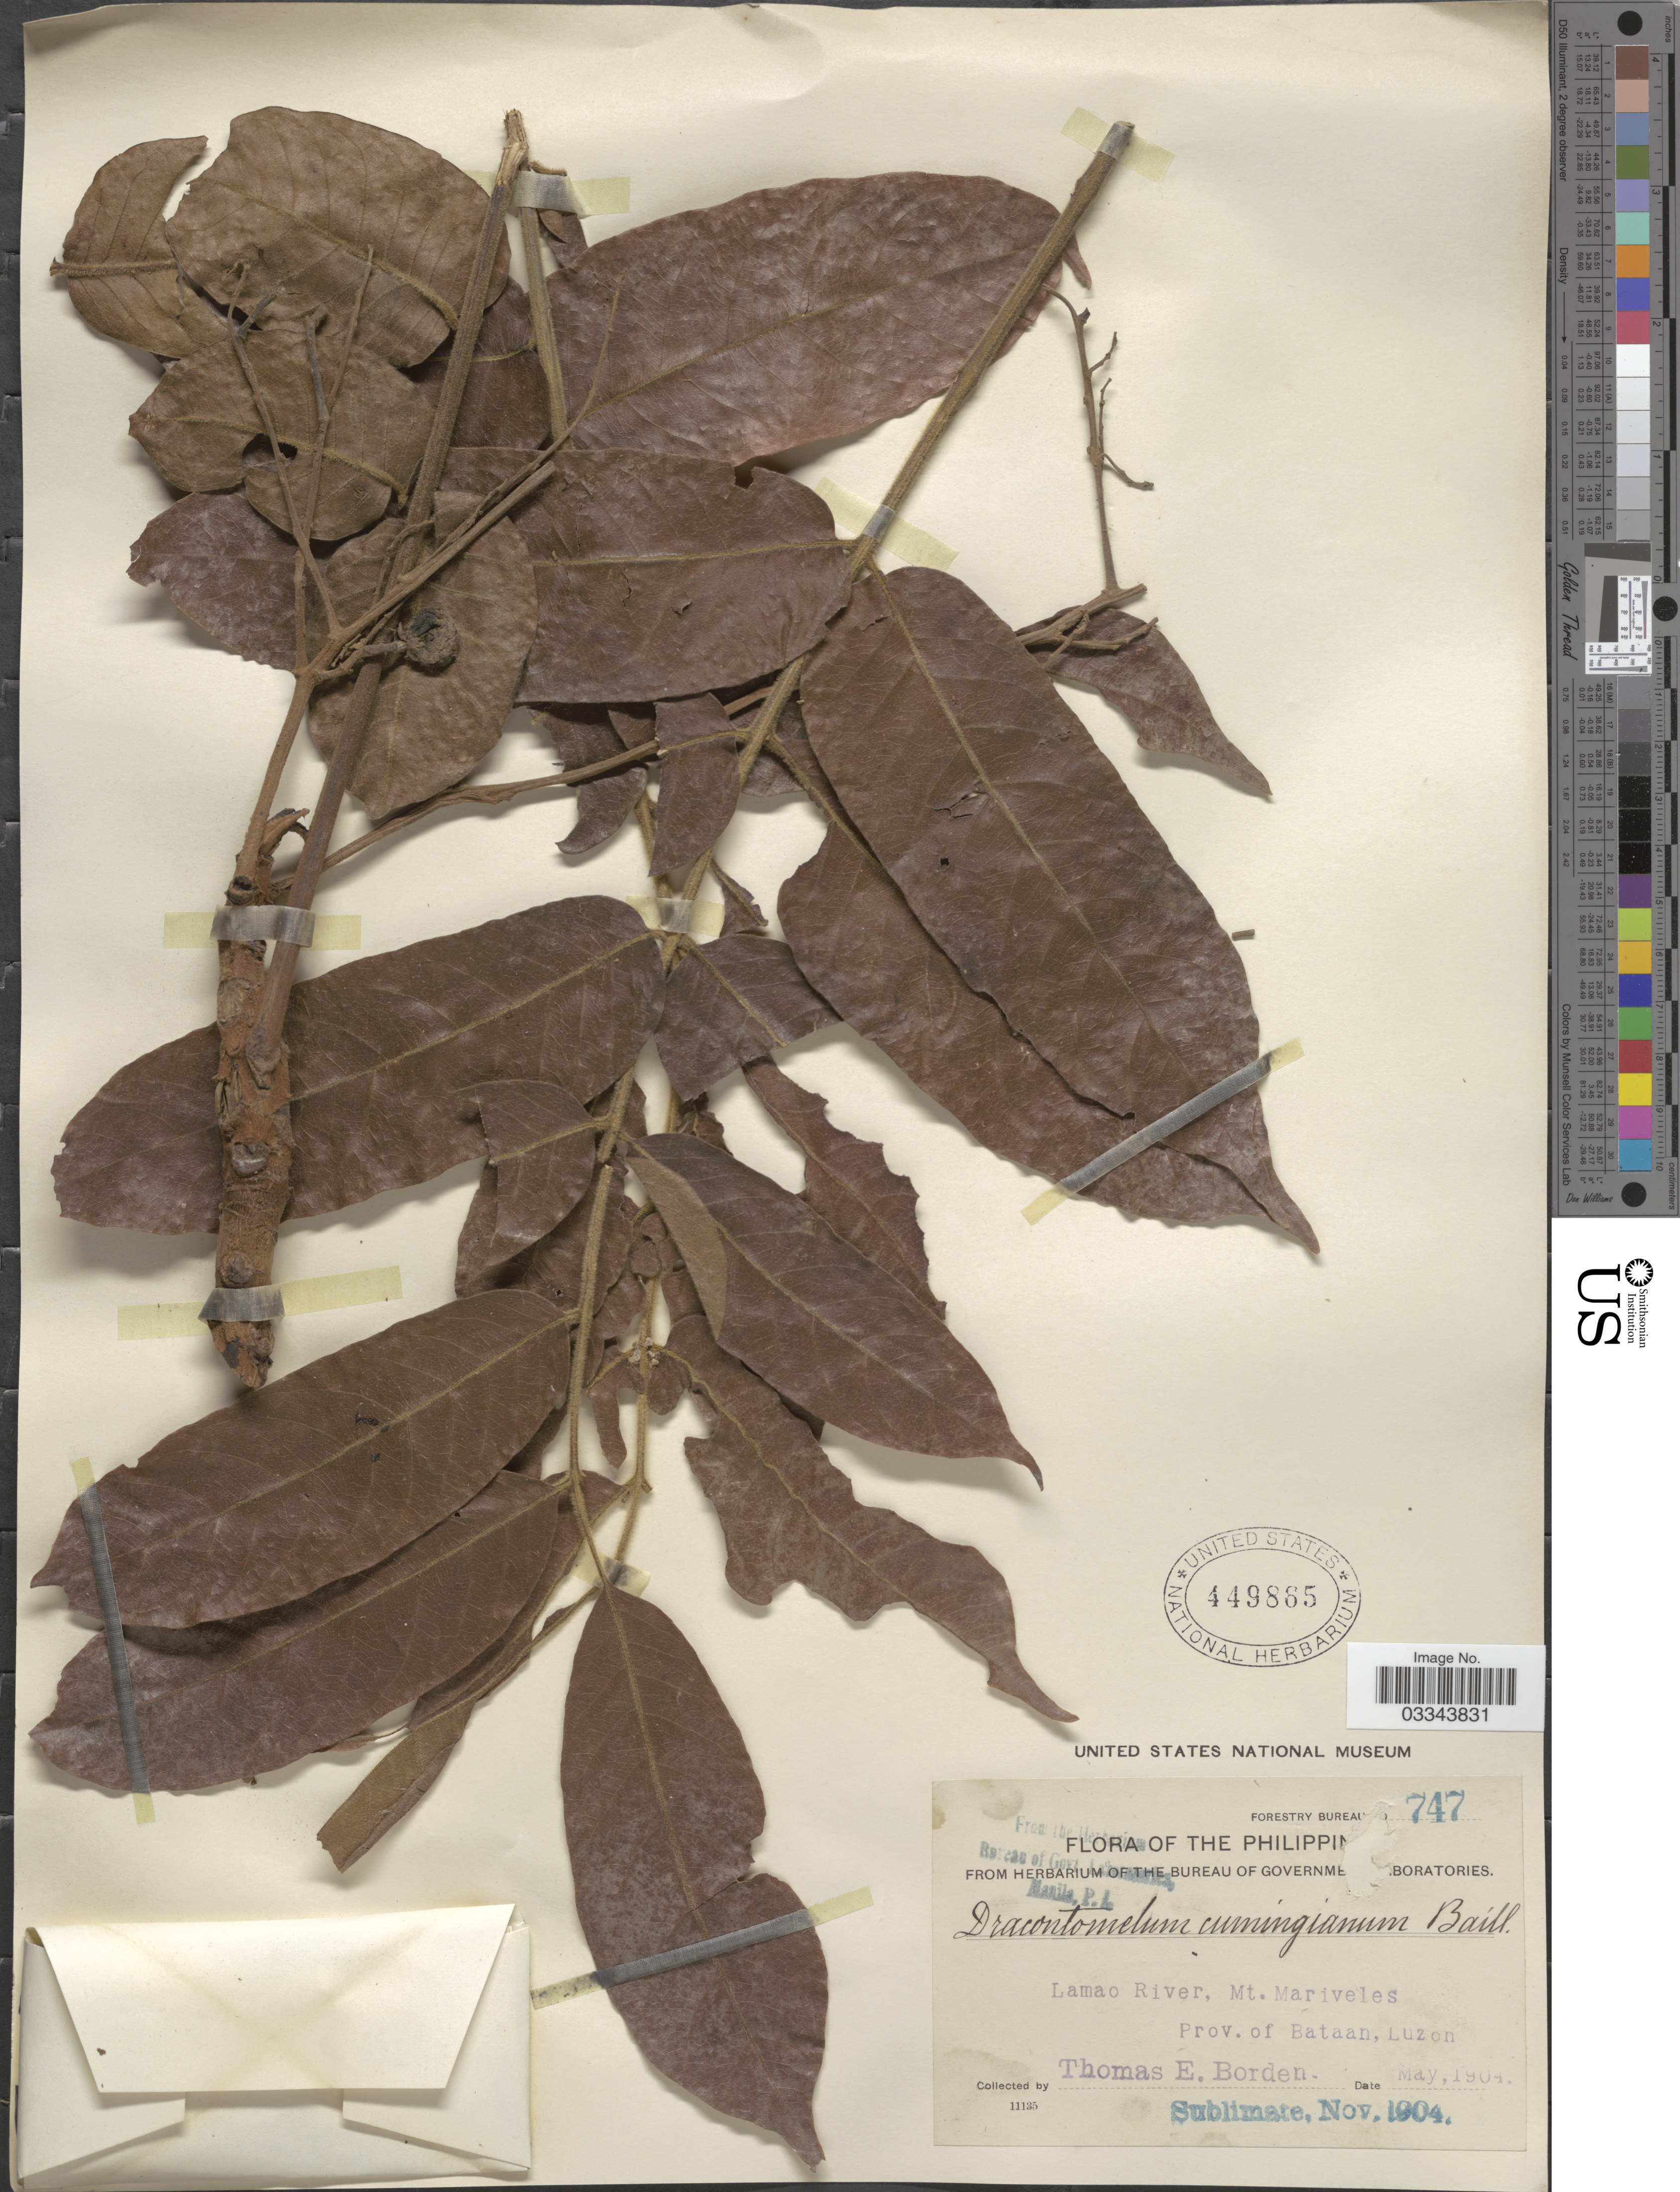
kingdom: Plantae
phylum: Tracheophyta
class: Magnoliopsida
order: Sapindales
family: Anacardiaceae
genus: Dracontomelon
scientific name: Dracontomelon edule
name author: Merr.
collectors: T. E. Borden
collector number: Forestry Bureau 747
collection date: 1904-05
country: Philippines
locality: Lamao River, Mt. Mariveles. Prov. of Bataan, Luzon.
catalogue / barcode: US 449865